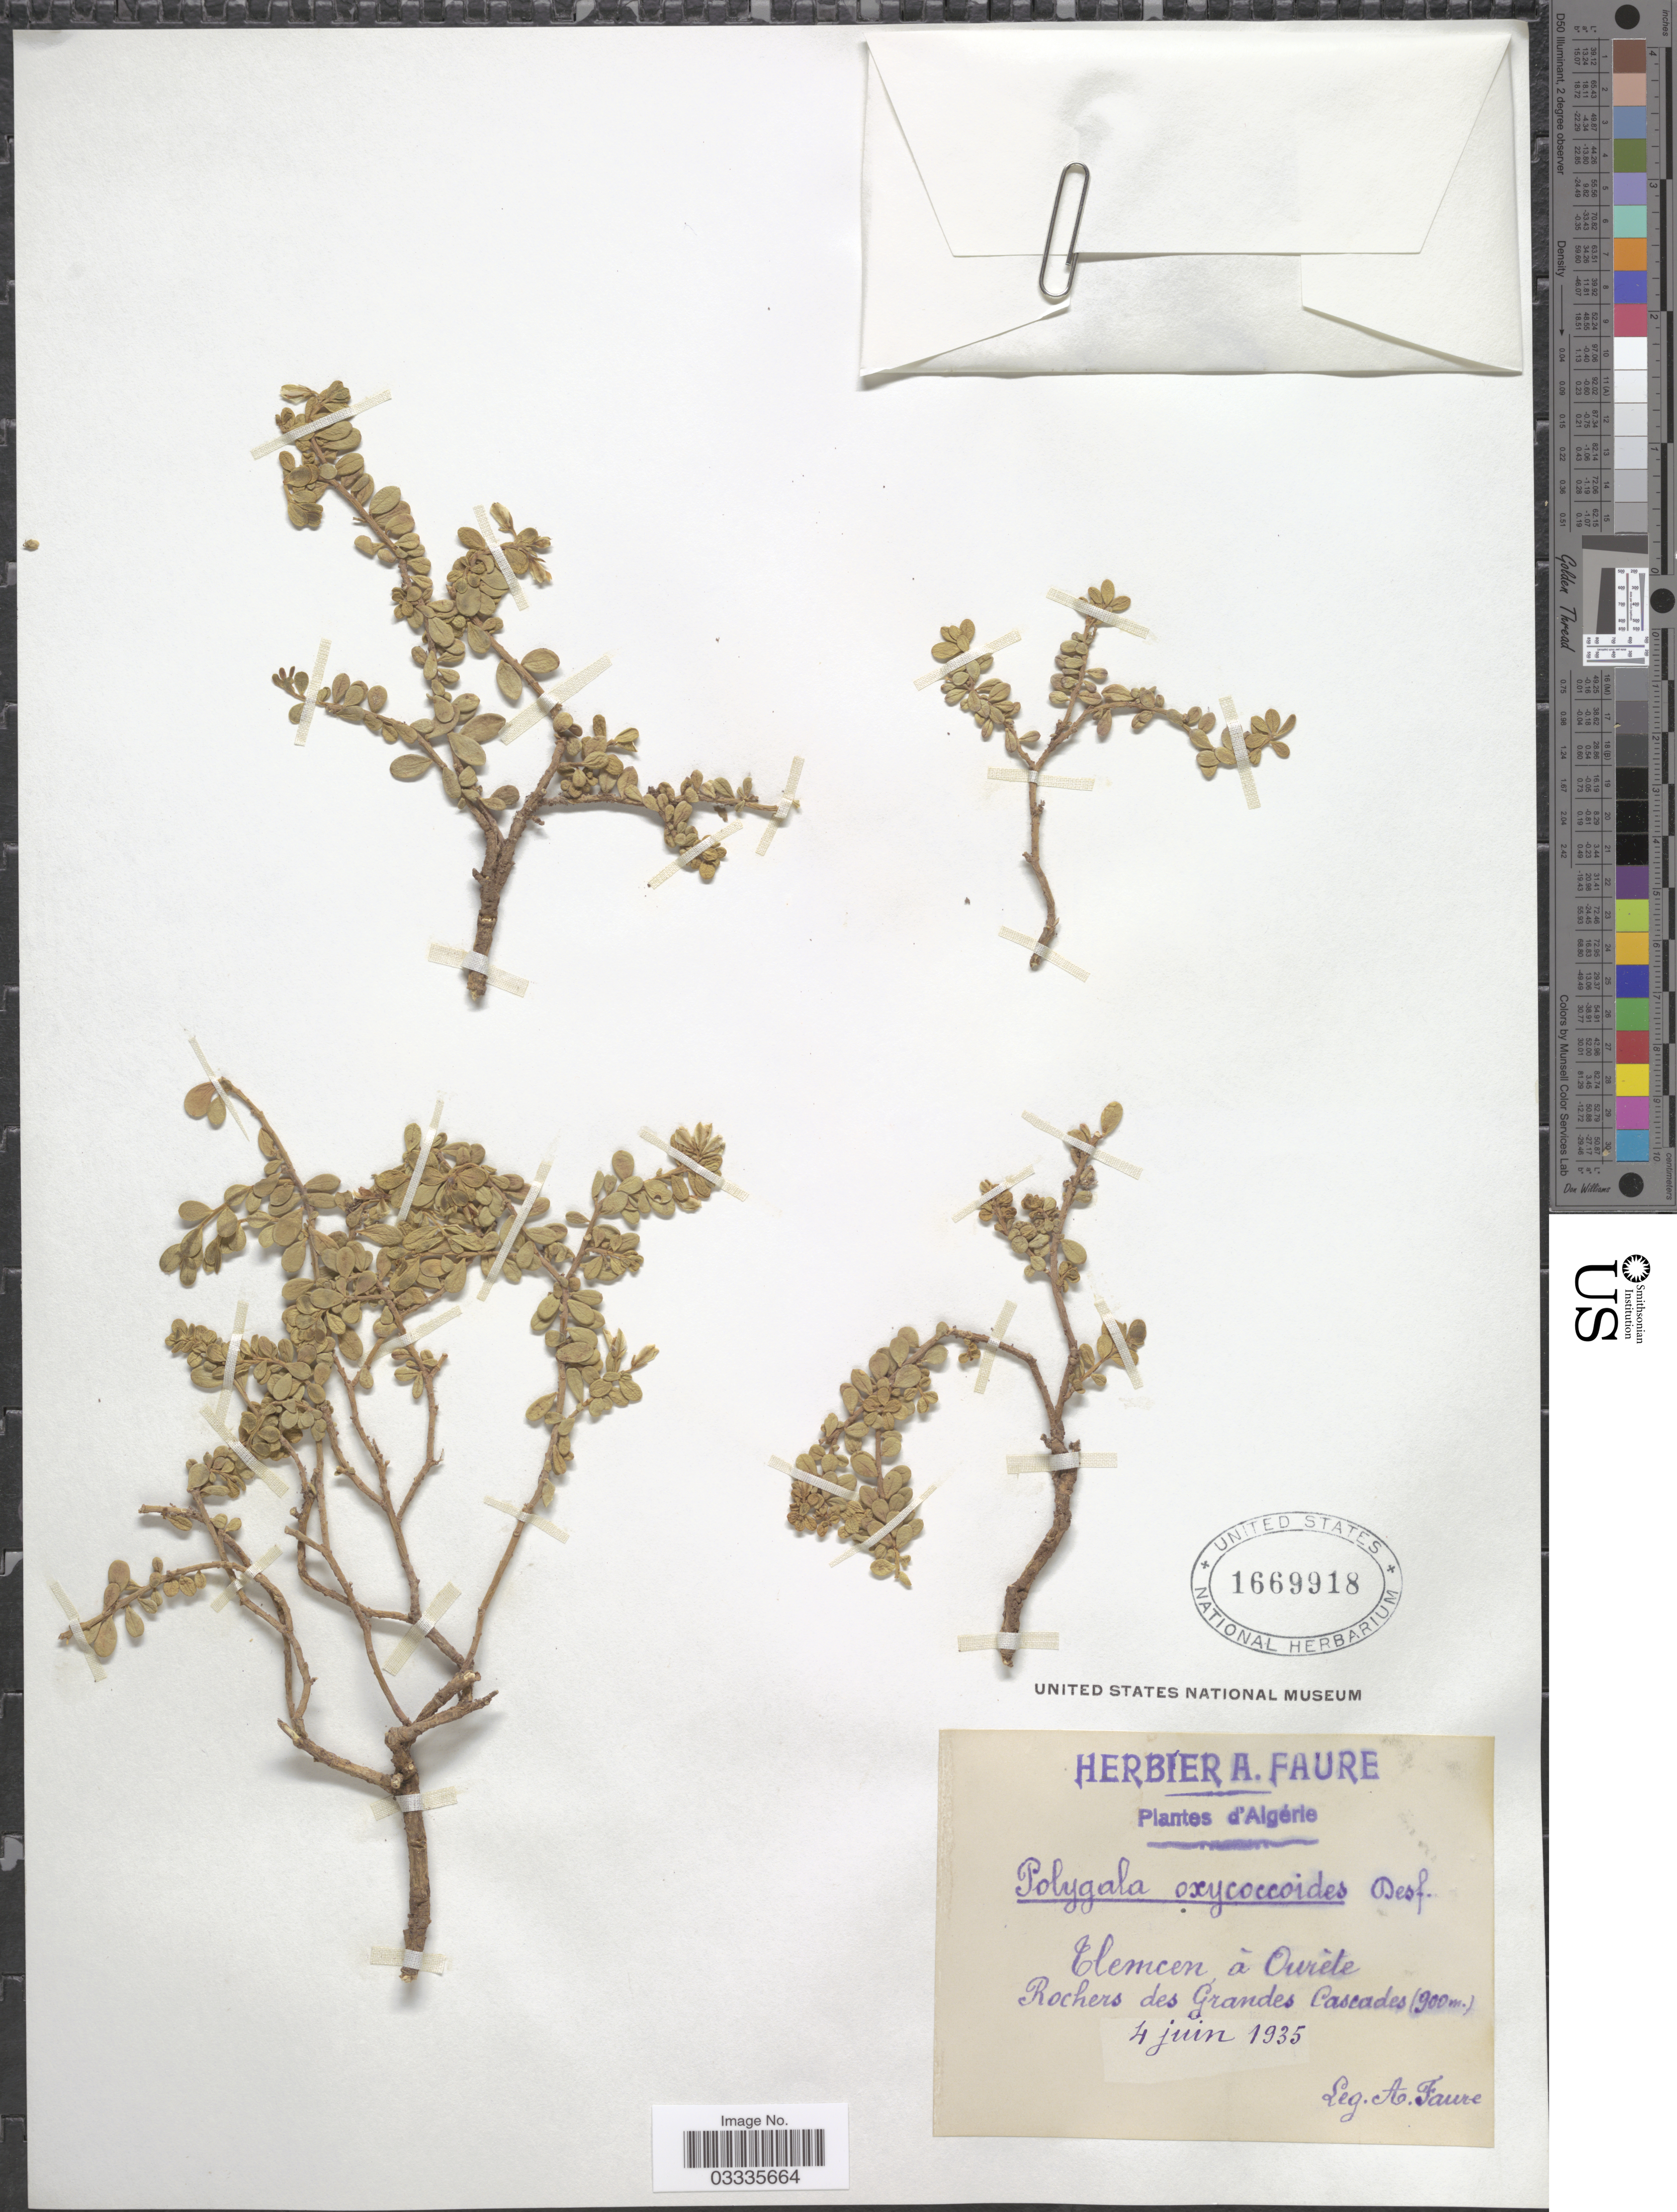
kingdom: Plantae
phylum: Tracheophyta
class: Magnoliopsida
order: Fabales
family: Polygalaceae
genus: Polygala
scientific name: Polygala oxyococcoides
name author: Desf.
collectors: A. Faure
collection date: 1935-06-04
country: Algeria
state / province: Tlemcen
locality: Á Ouréte. Rochers des Grandes Cascades.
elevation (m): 900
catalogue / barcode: US 1669918